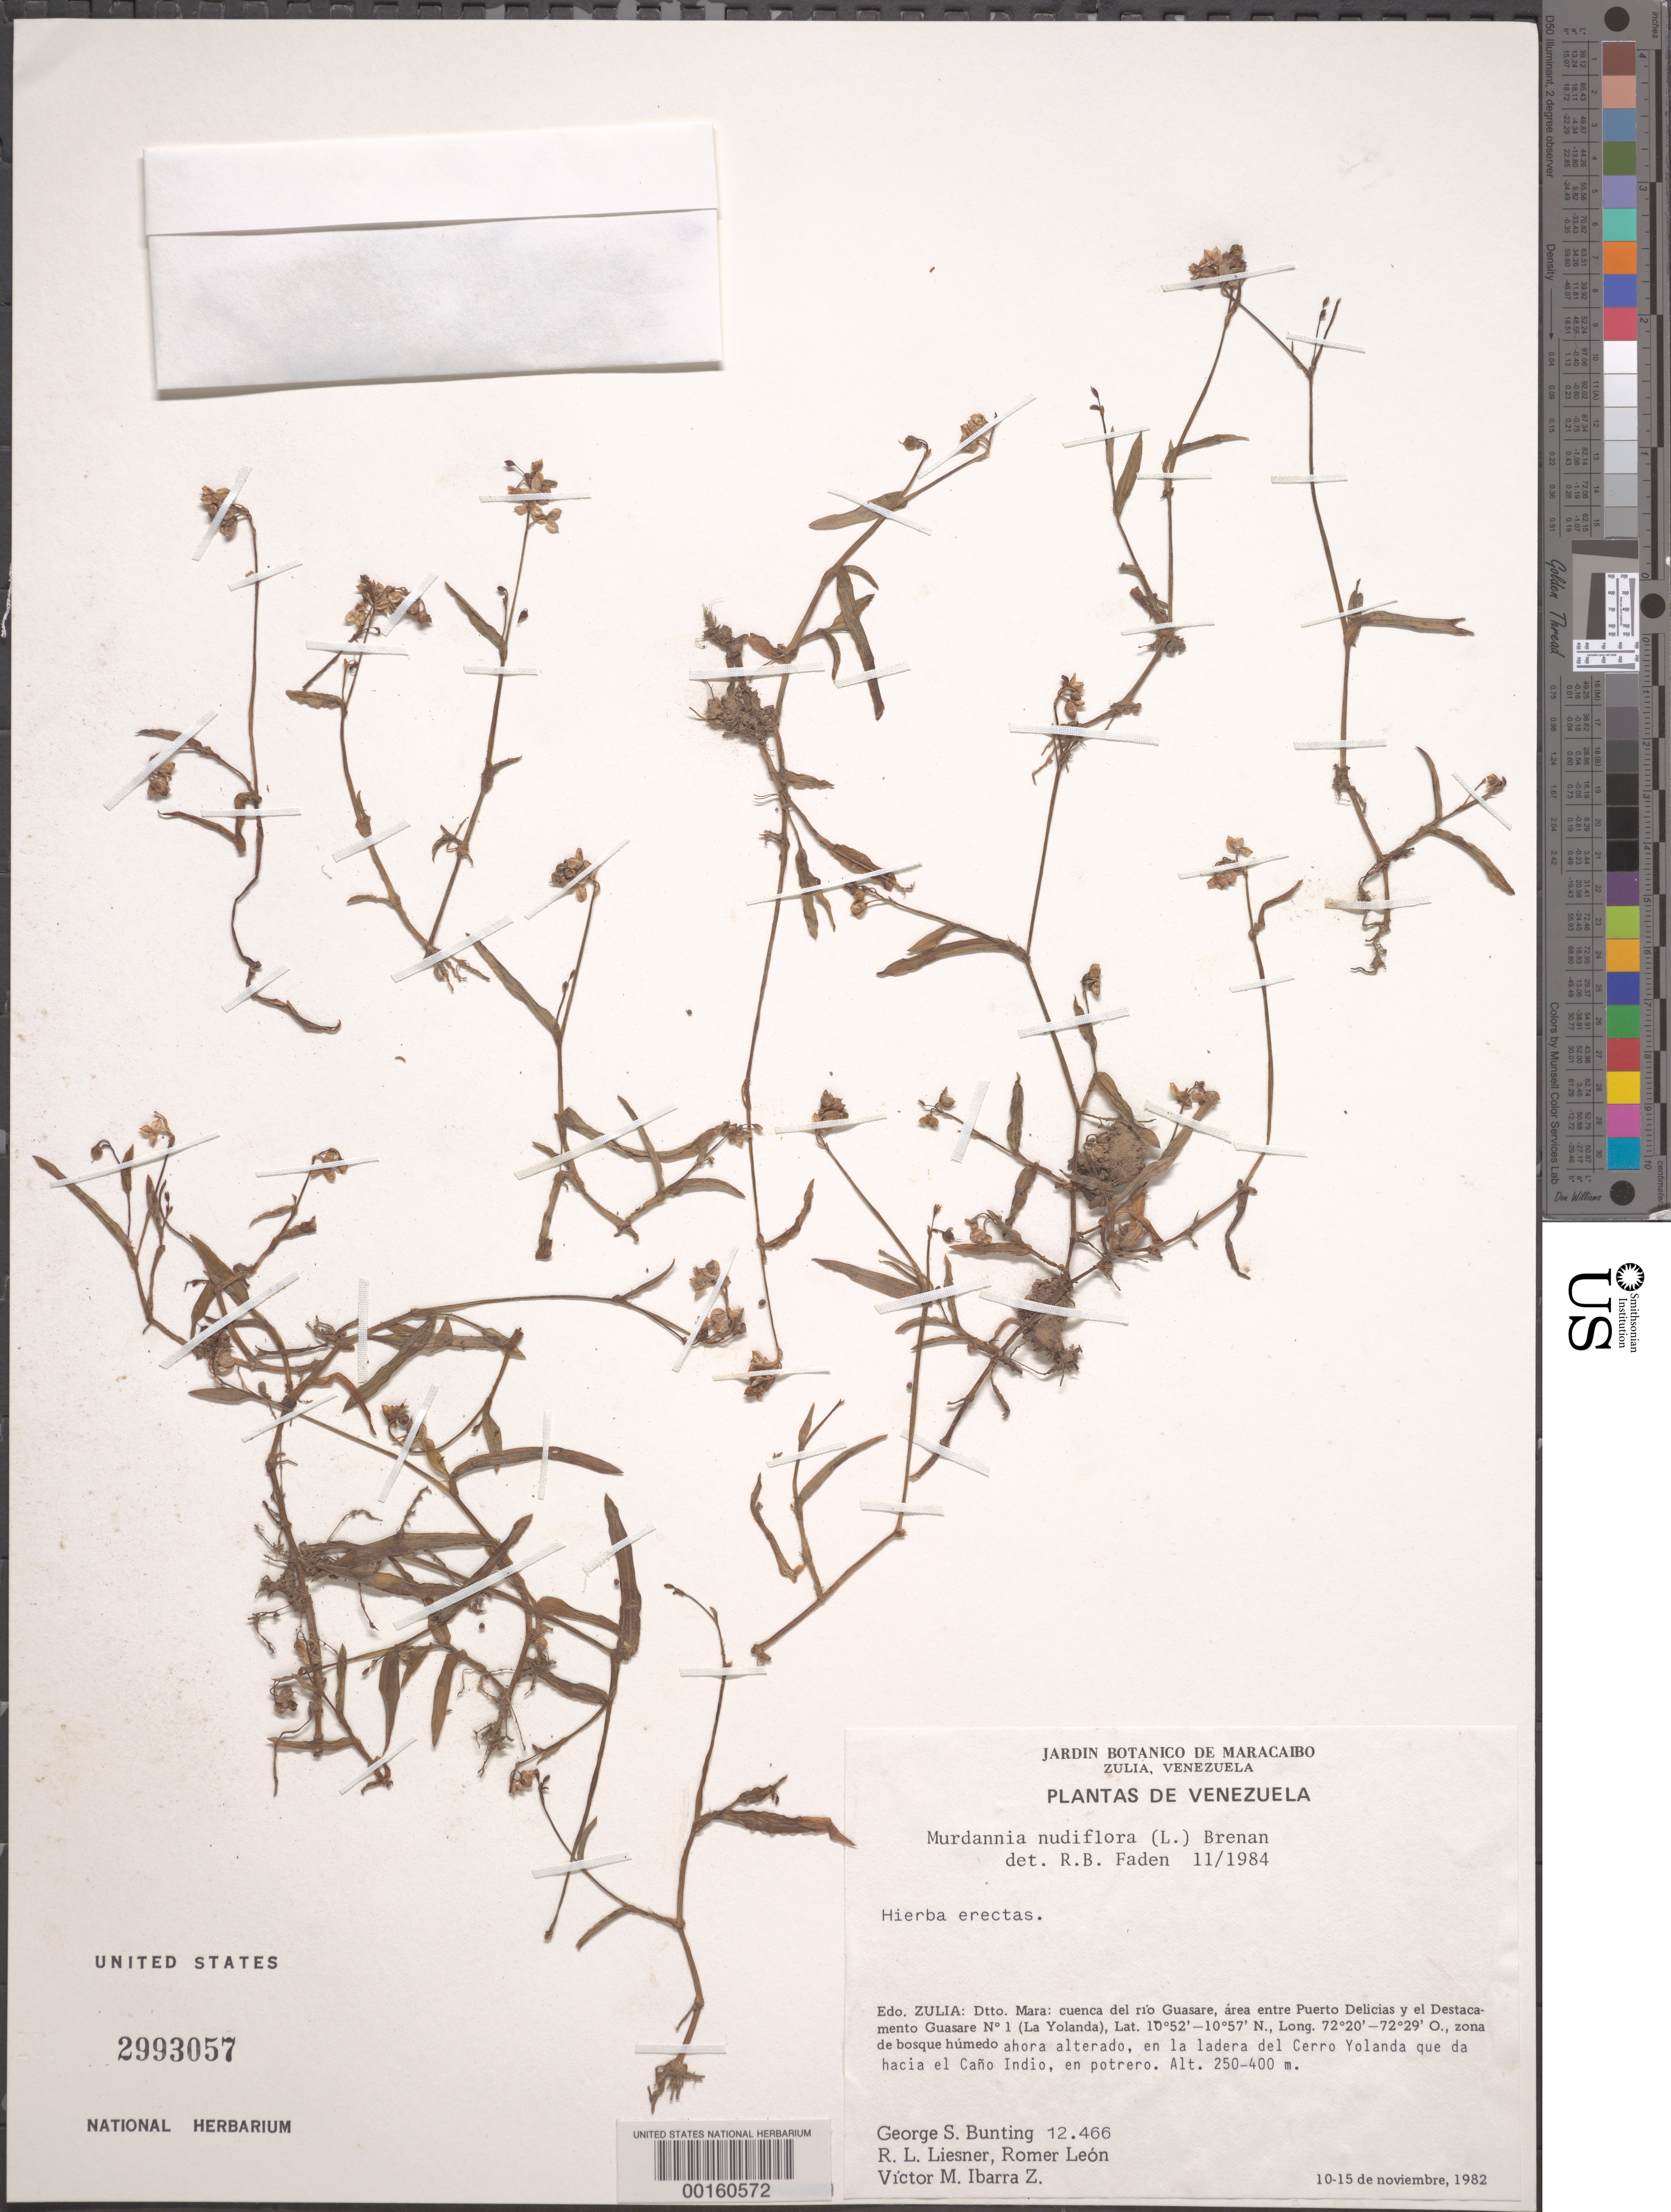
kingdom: Plantae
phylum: Tracheophyta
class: Liliopsida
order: Commelinales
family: Commelinaceae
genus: Murdannia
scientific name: Murdannia nudiflora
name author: (L.) Brenan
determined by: Faden, Robert B., (US), Smithsonian Institution - National Museum of Natural History (UNITED STATES)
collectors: G. S. Bunting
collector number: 12.466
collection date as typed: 10 Nov 1982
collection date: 1982-11-10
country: Venezuela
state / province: Zulia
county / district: Mara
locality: Rio guasare, between puerto delicias and el destacamento guasare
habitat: Ladera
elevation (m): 250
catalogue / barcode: US 2993057